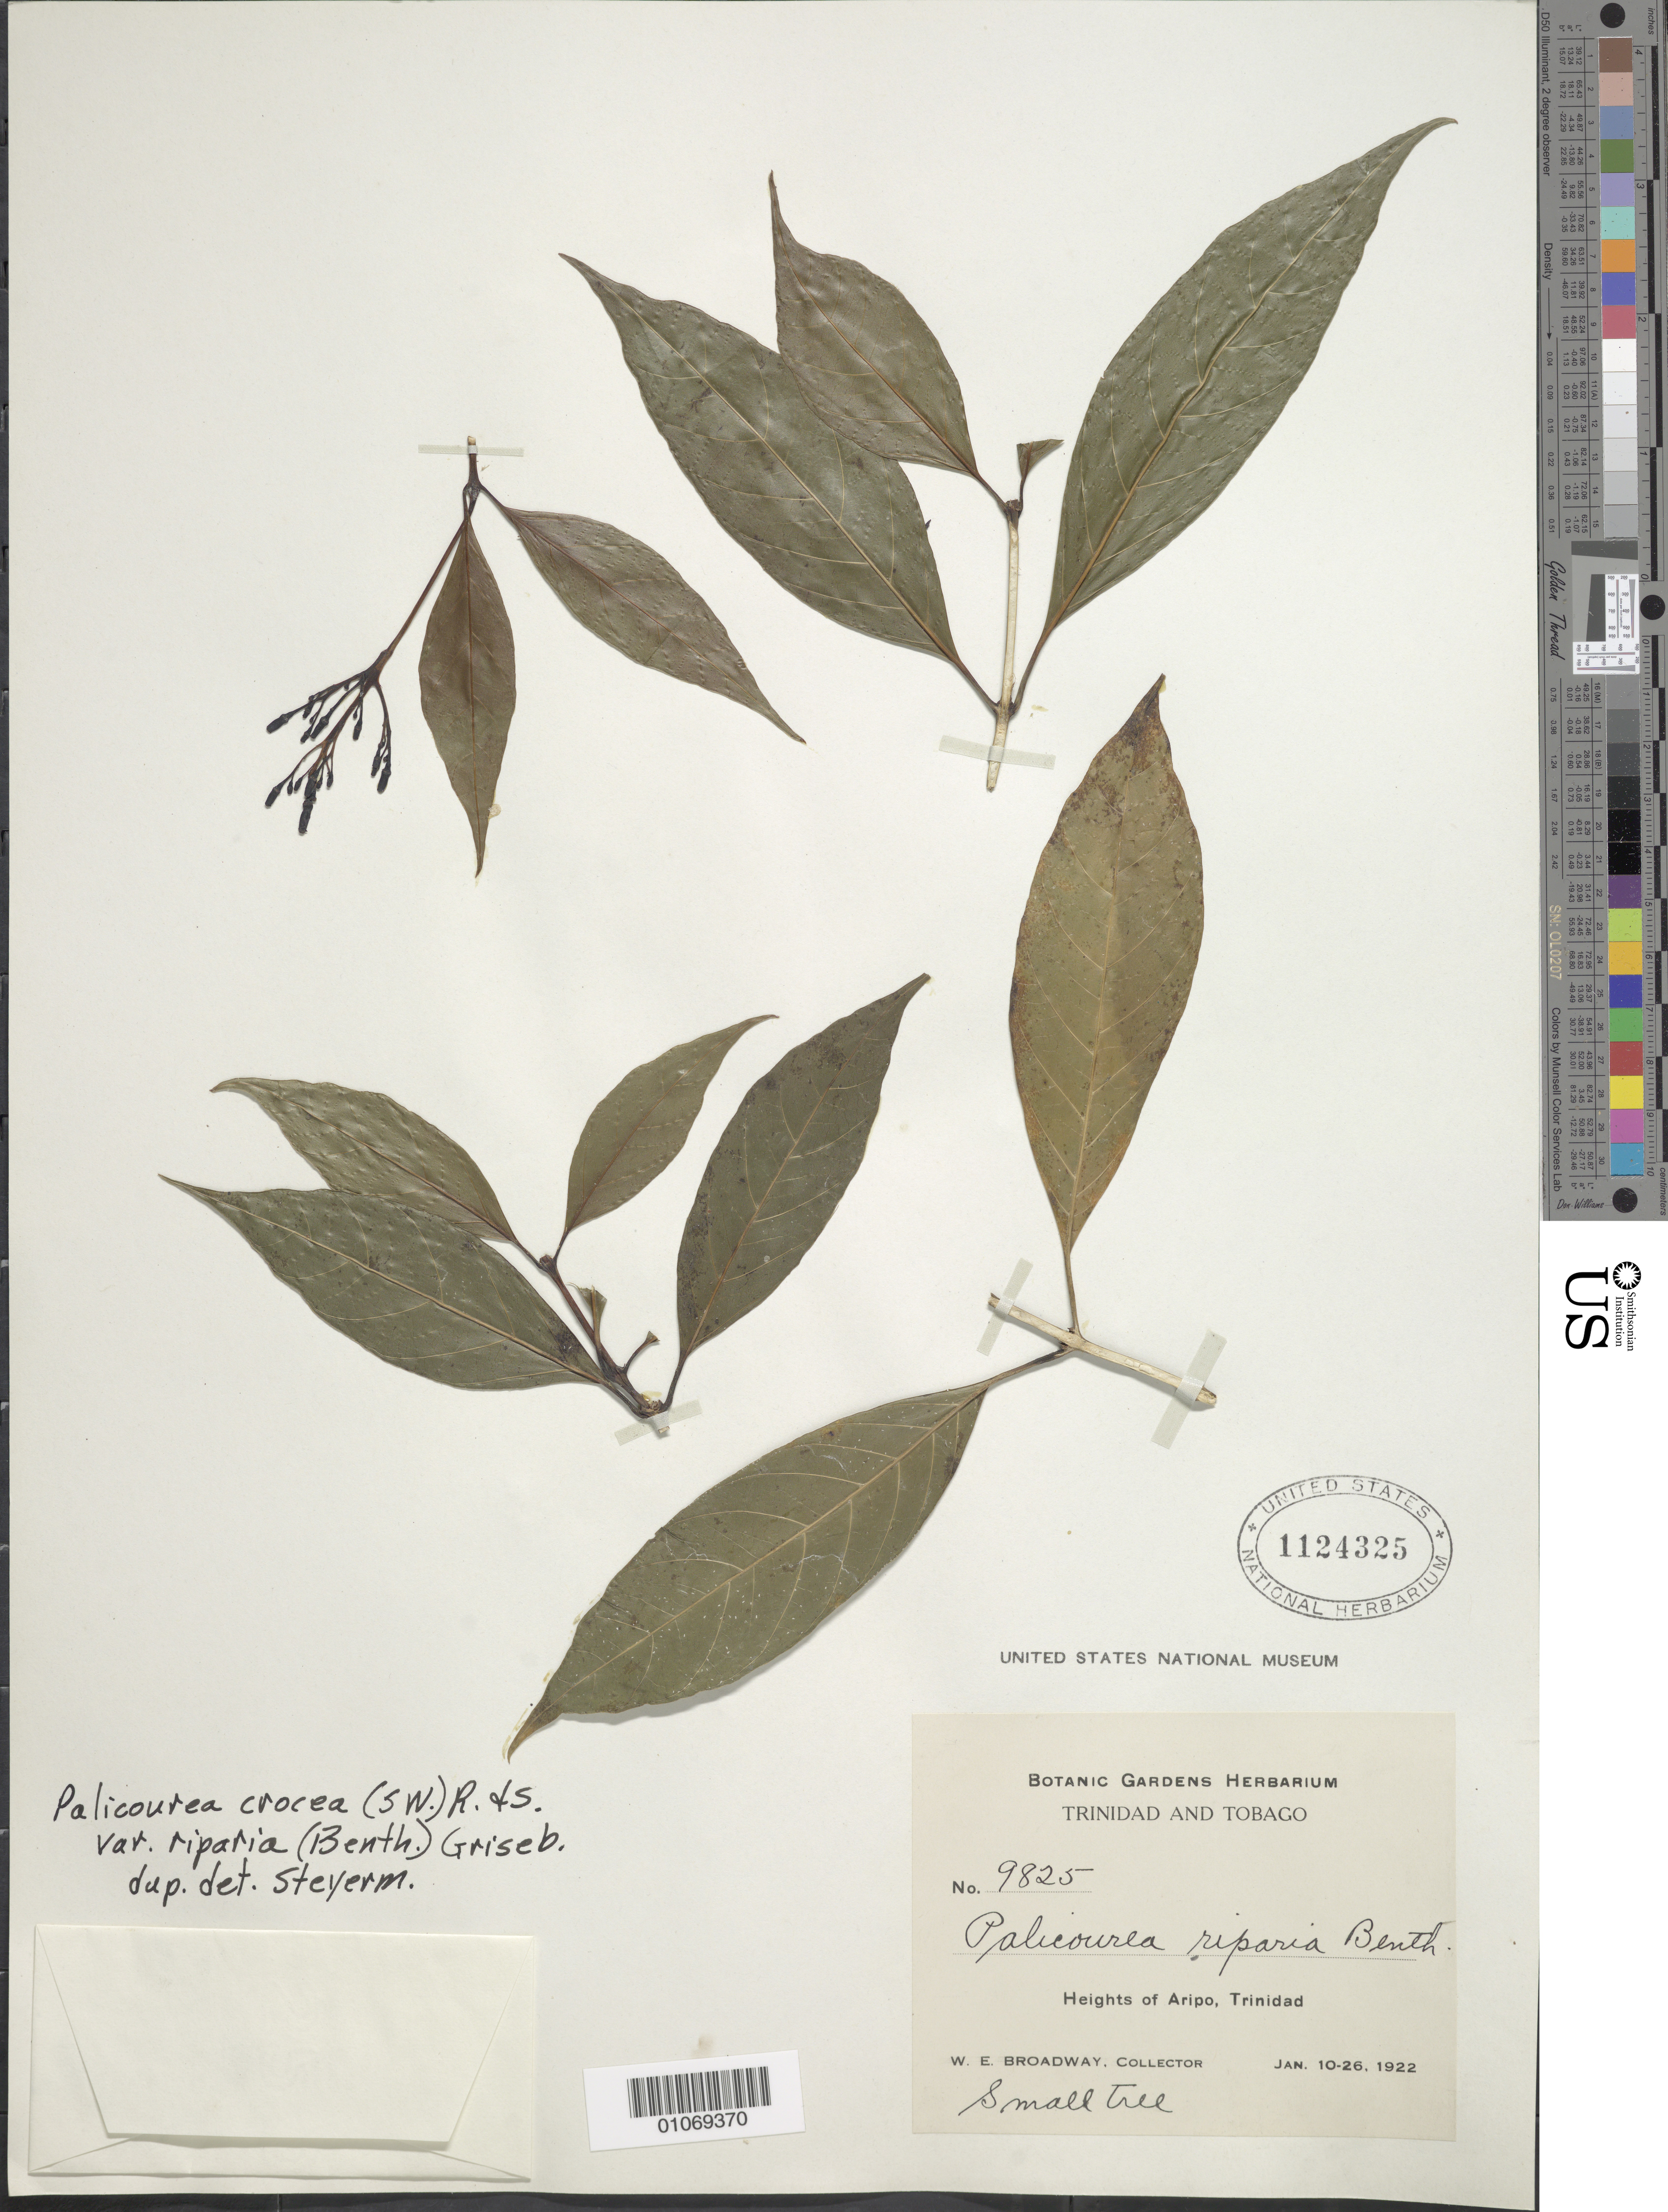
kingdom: Plantae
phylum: Tracheophyta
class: Magnoliopsida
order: Gentianales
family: Rubiaceae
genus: Palicourea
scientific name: Palicourea crocea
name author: (Sw.) Schult.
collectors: W. E. Broadway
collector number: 9825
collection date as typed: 10 Jan 1922 to 26 Jan 1922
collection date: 1922-01-10/1922-01-26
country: Trinidad and Tobago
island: Trinidad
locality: Heights of Aripo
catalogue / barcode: US 1124325